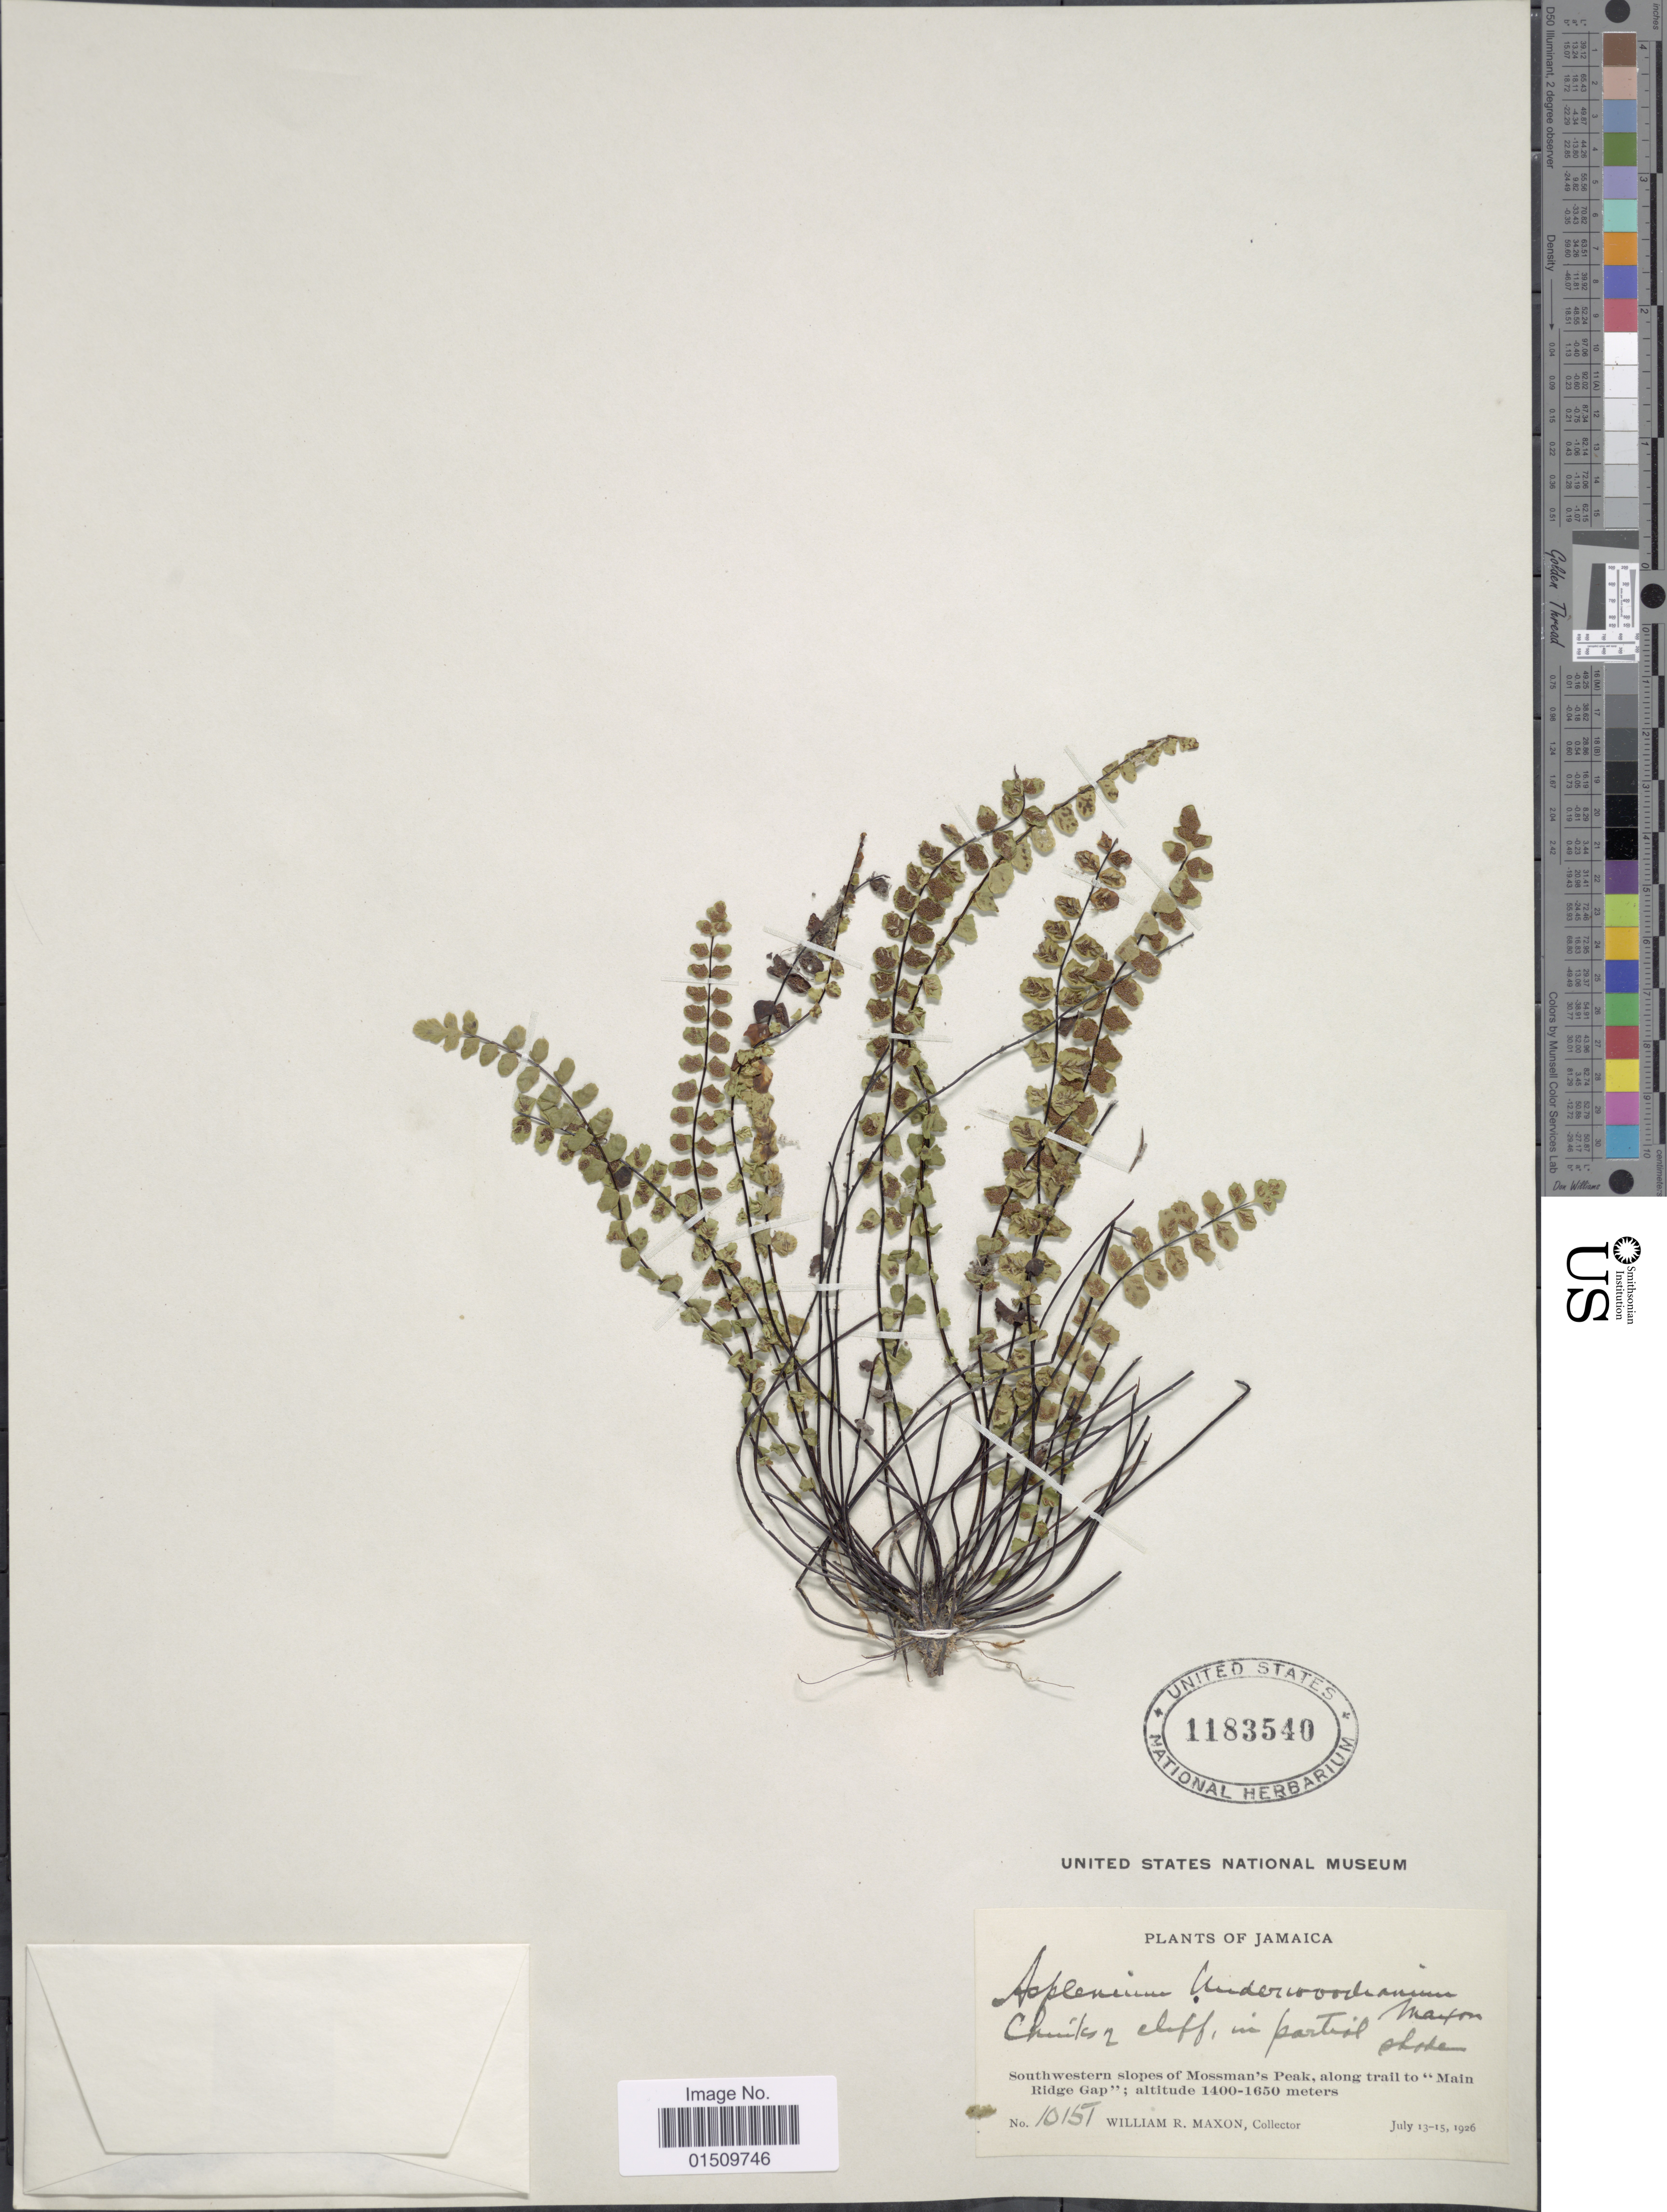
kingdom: Plantae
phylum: Tracheophyta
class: Polypodiopsida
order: Polypodiales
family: Aspleniaceae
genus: Asplenium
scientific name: Asplenium underwoodii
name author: Maxon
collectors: W. R. Maxon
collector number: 10151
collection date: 1926-07-13/1926-07-15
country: Jamaica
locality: Jamaica, Southwestern slopes of Mossman's Peak. along trail to "Main Ridge Gap".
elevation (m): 1400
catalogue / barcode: US 1183540